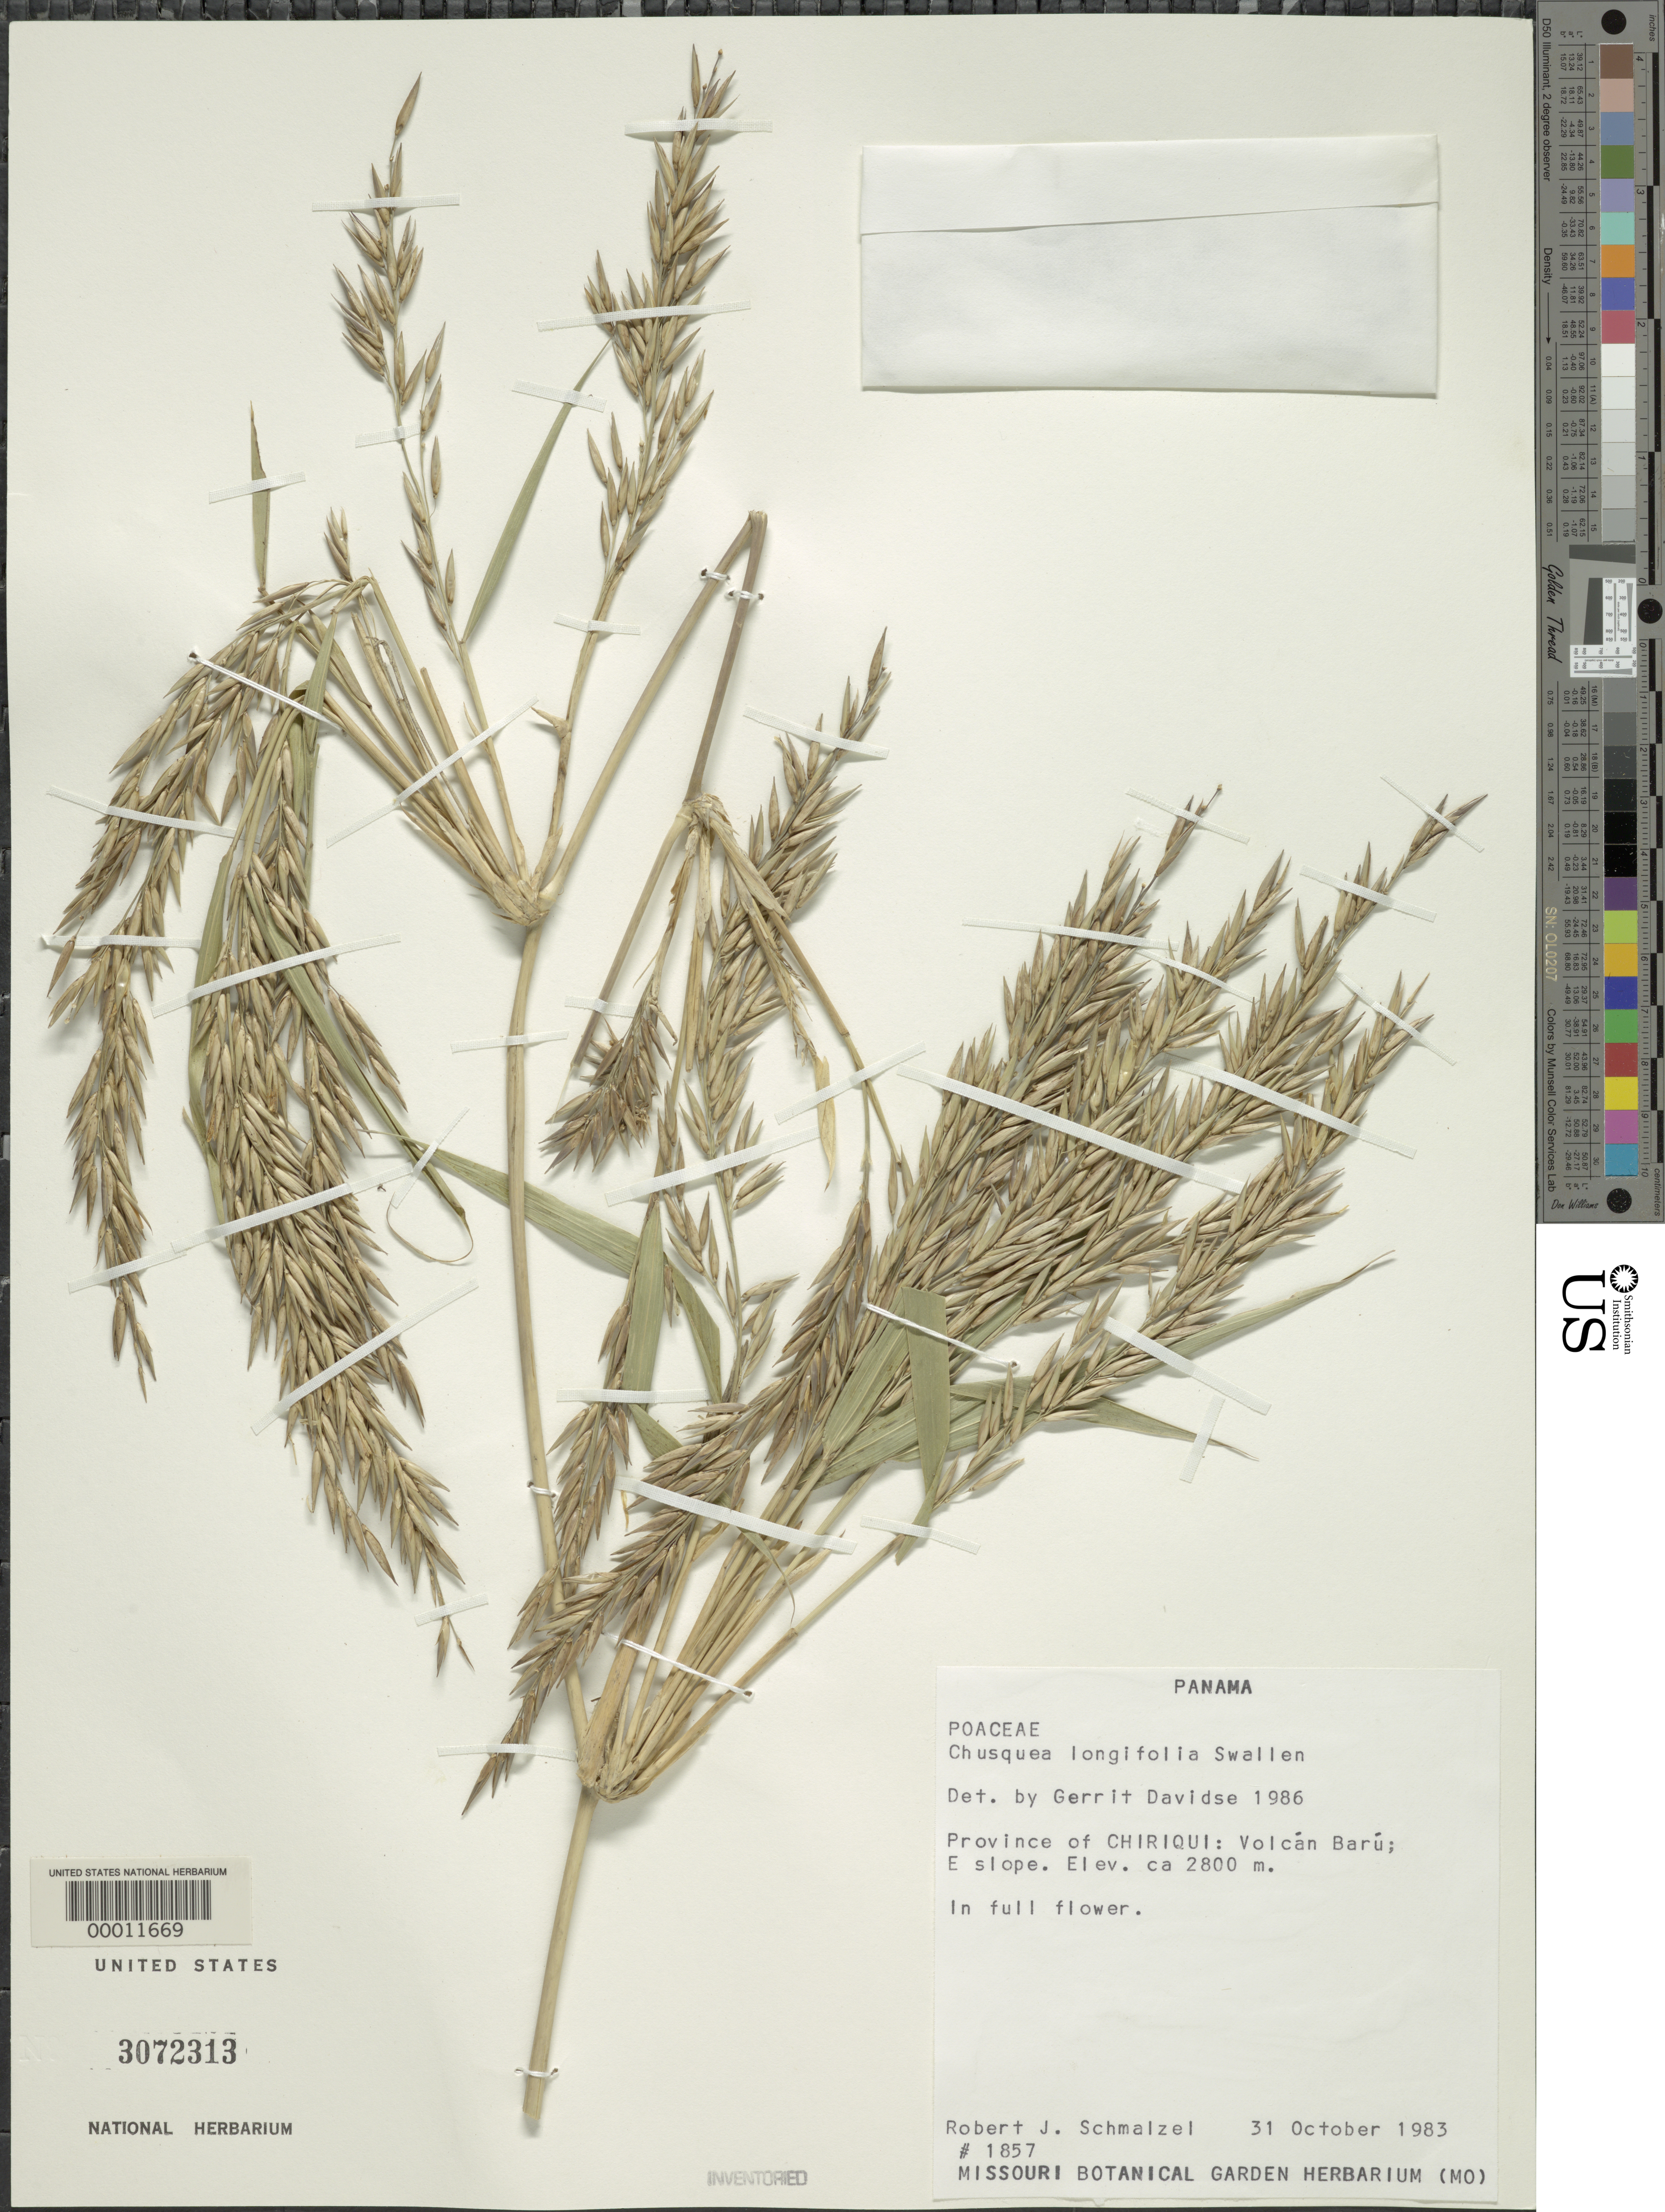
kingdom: Plantae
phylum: Tracheophyta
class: Liliopsida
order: Poales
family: Poaceae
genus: Chusquea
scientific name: Chusquea longifolia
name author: Swallen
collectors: R. Schmalzel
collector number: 1857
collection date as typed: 31 Oct 1983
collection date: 1983-10-31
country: Panama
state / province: Chiriquí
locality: Volcan Baru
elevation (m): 2800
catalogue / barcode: US 3072313